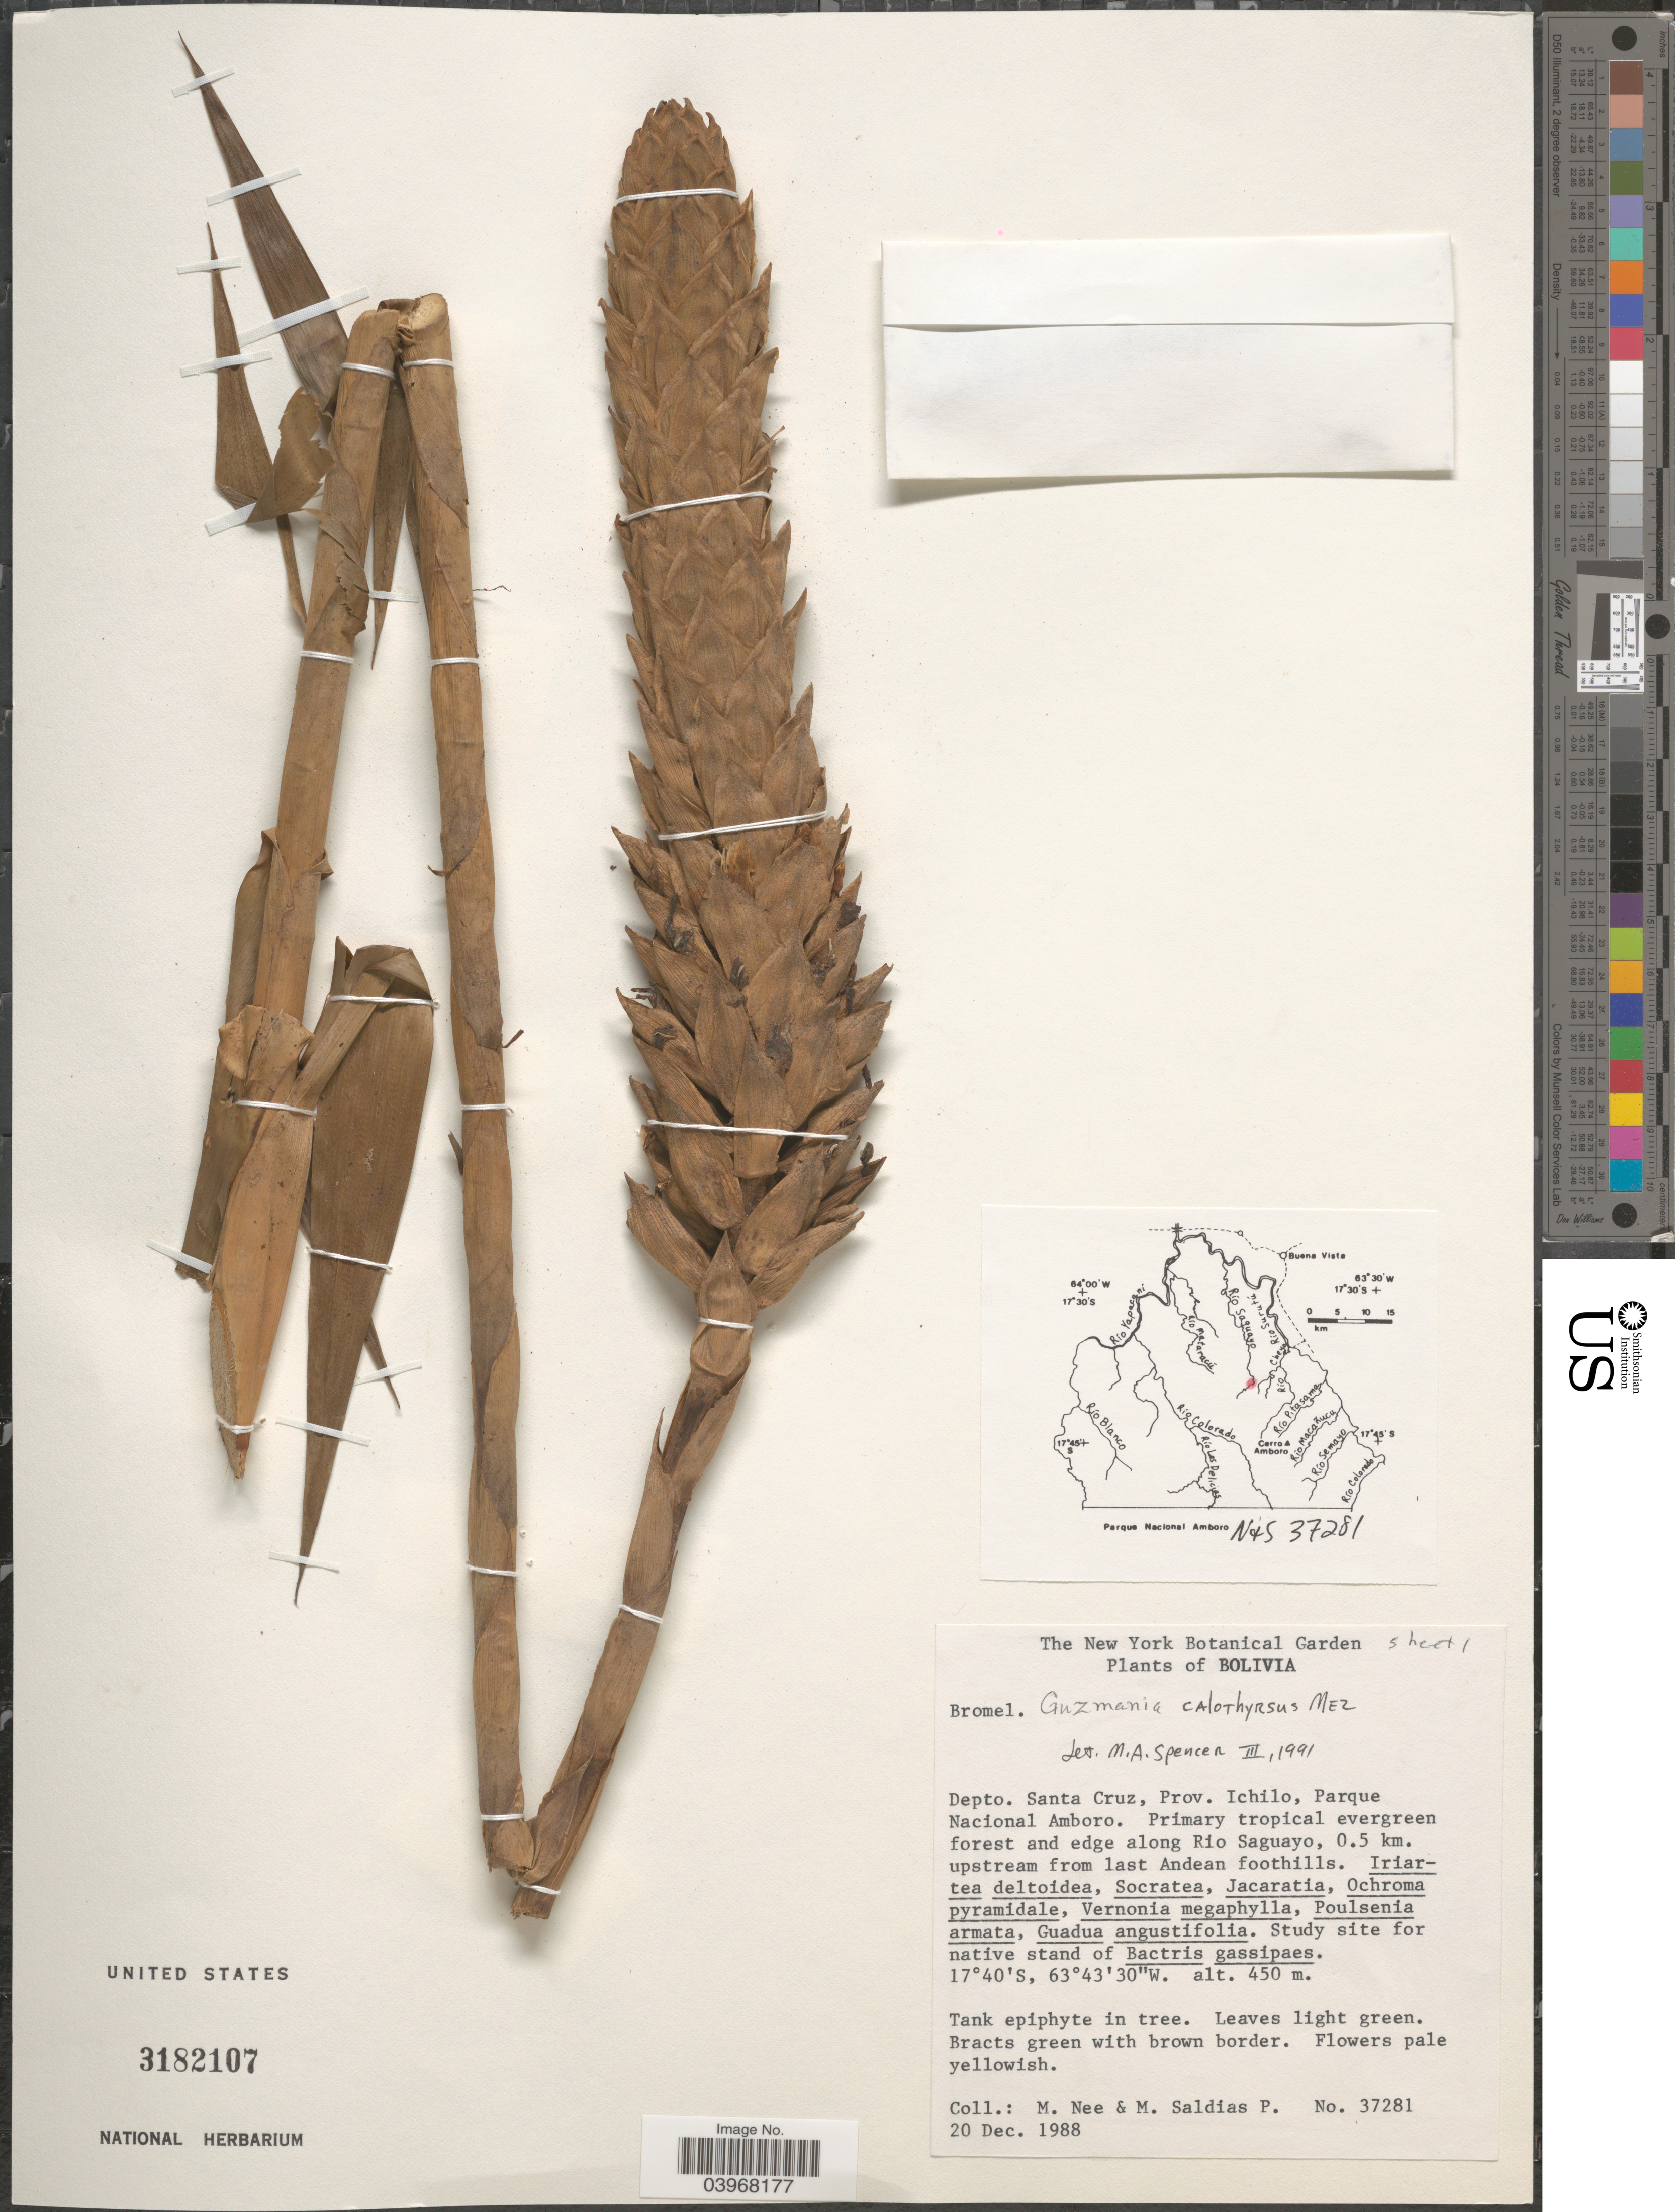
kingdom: Plantae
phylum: Tracheophyta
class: Liliopsida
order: Poales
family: Bromeliaceae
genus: Guzmania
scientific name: Guzmania calothyrsus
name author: Mez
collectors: M. Nee & M. Saldias P.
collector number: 37281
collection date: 1988-12-20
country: Bolivia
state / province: Santa Cruz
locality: Depto. Santa Cruz, Prov. Ichilo, Parque Nacional Amboro. Primary tropical evergreen forest and edge along Rio Saguayo, 0.5 km. upstream from last Andean foothills.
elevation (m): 450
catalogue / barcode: US 3182107